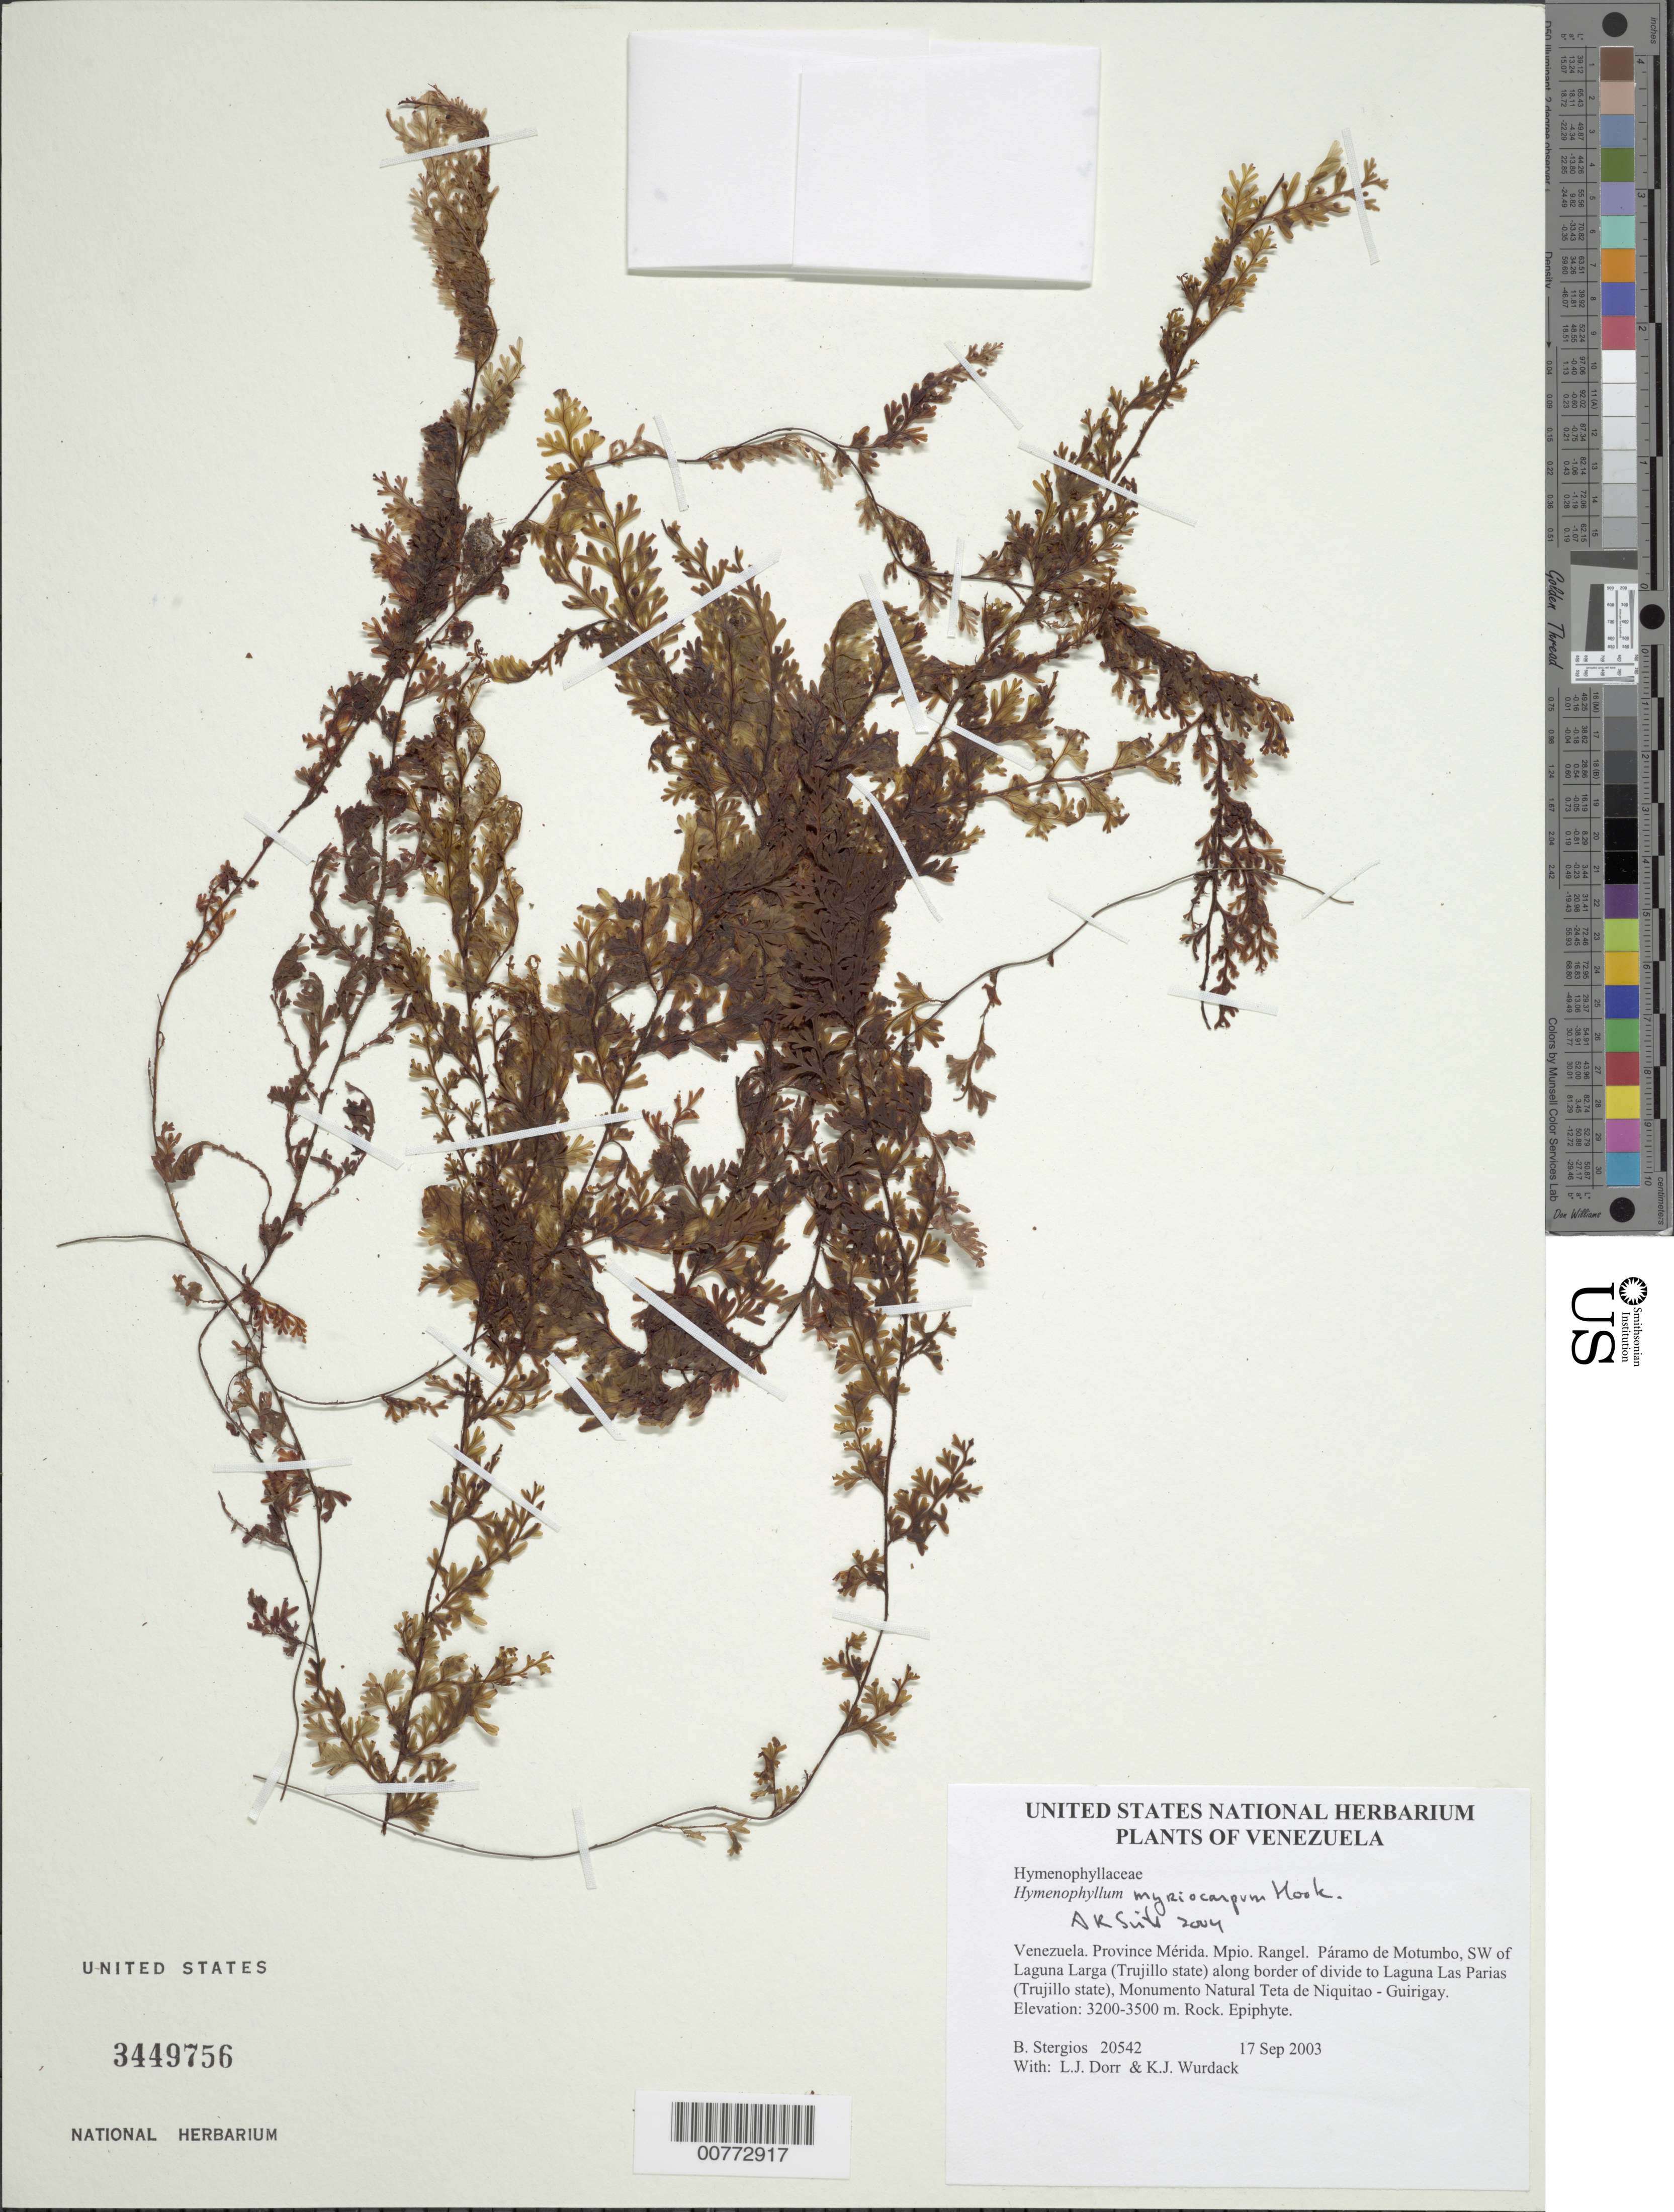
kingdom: Plantae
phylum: Tracheophyta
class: Polypodiopsida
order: Hymenophyllales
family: Hymenophyllaceae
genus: Hymenophyllum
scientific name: Hymenophyllum myriocarpum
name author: Hook.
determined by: Smith, Alan R., (UC)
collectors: B. G. Stergios, L. J. Dorr & K. Wurdack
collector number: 20542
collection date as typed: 17 Sep 2003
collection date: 2003-09-17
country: Venezuela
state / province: Mérida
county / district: Rangel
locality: Páramo de Motumbo, NW of Laguna Larga (Trujillo state), Monumento Natural Teta de Niquitao - Guirigay.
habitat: Rock.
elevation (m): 3200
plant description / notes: MO, NY, PORT, UC, US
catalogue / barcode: US 3449756